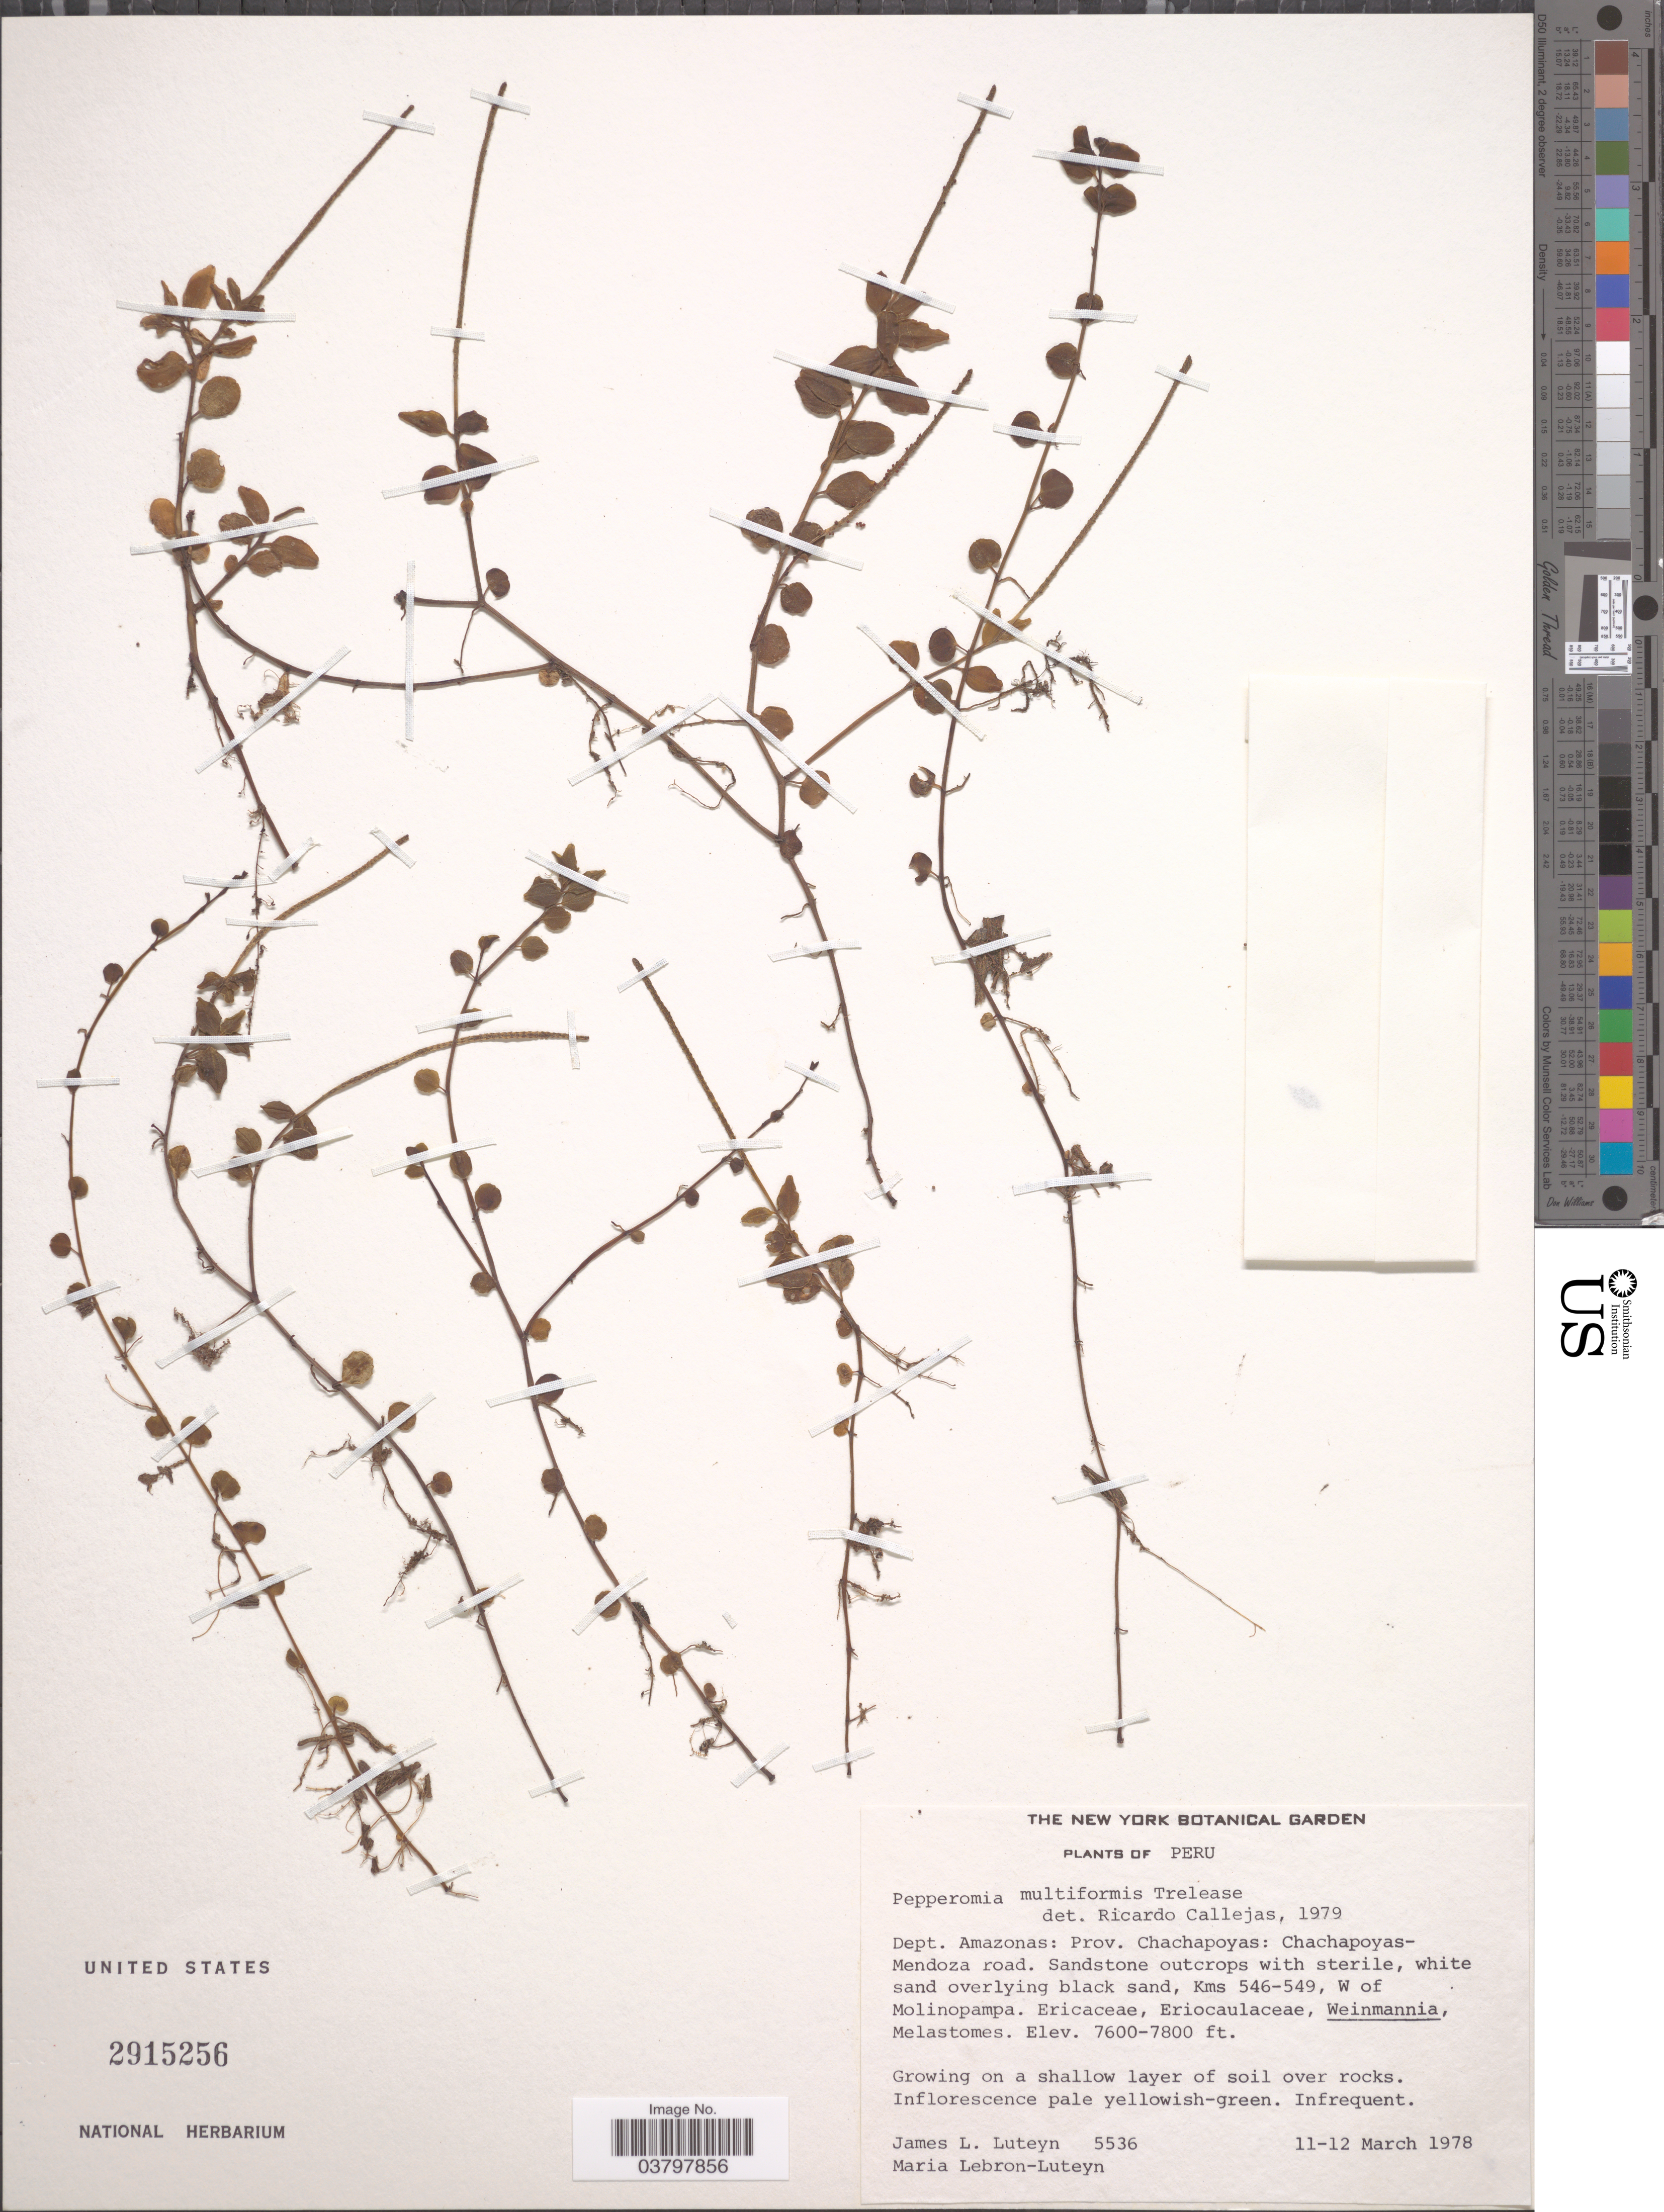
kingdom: Plantae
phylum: Tracheophyta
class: Magnoliopsida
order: Piperales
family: Piperaceae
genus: Peperomia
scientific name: Peperomia multiformis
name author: Trel.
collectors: J. L. Luteyn & M. L. Lebrón-Luteyn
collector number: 5536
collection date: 1978-03-11/1978-03-12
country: Peru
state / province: Amazonas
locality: Dept. Amazonas: Prov. Chachapoyas: Chachapoyas-Mendoza road. Sandstone outcrops with sterile, white sand overlying black sand, Kms 546-549, w of Molinopampa.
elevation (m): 2316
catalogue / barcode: US 2915256